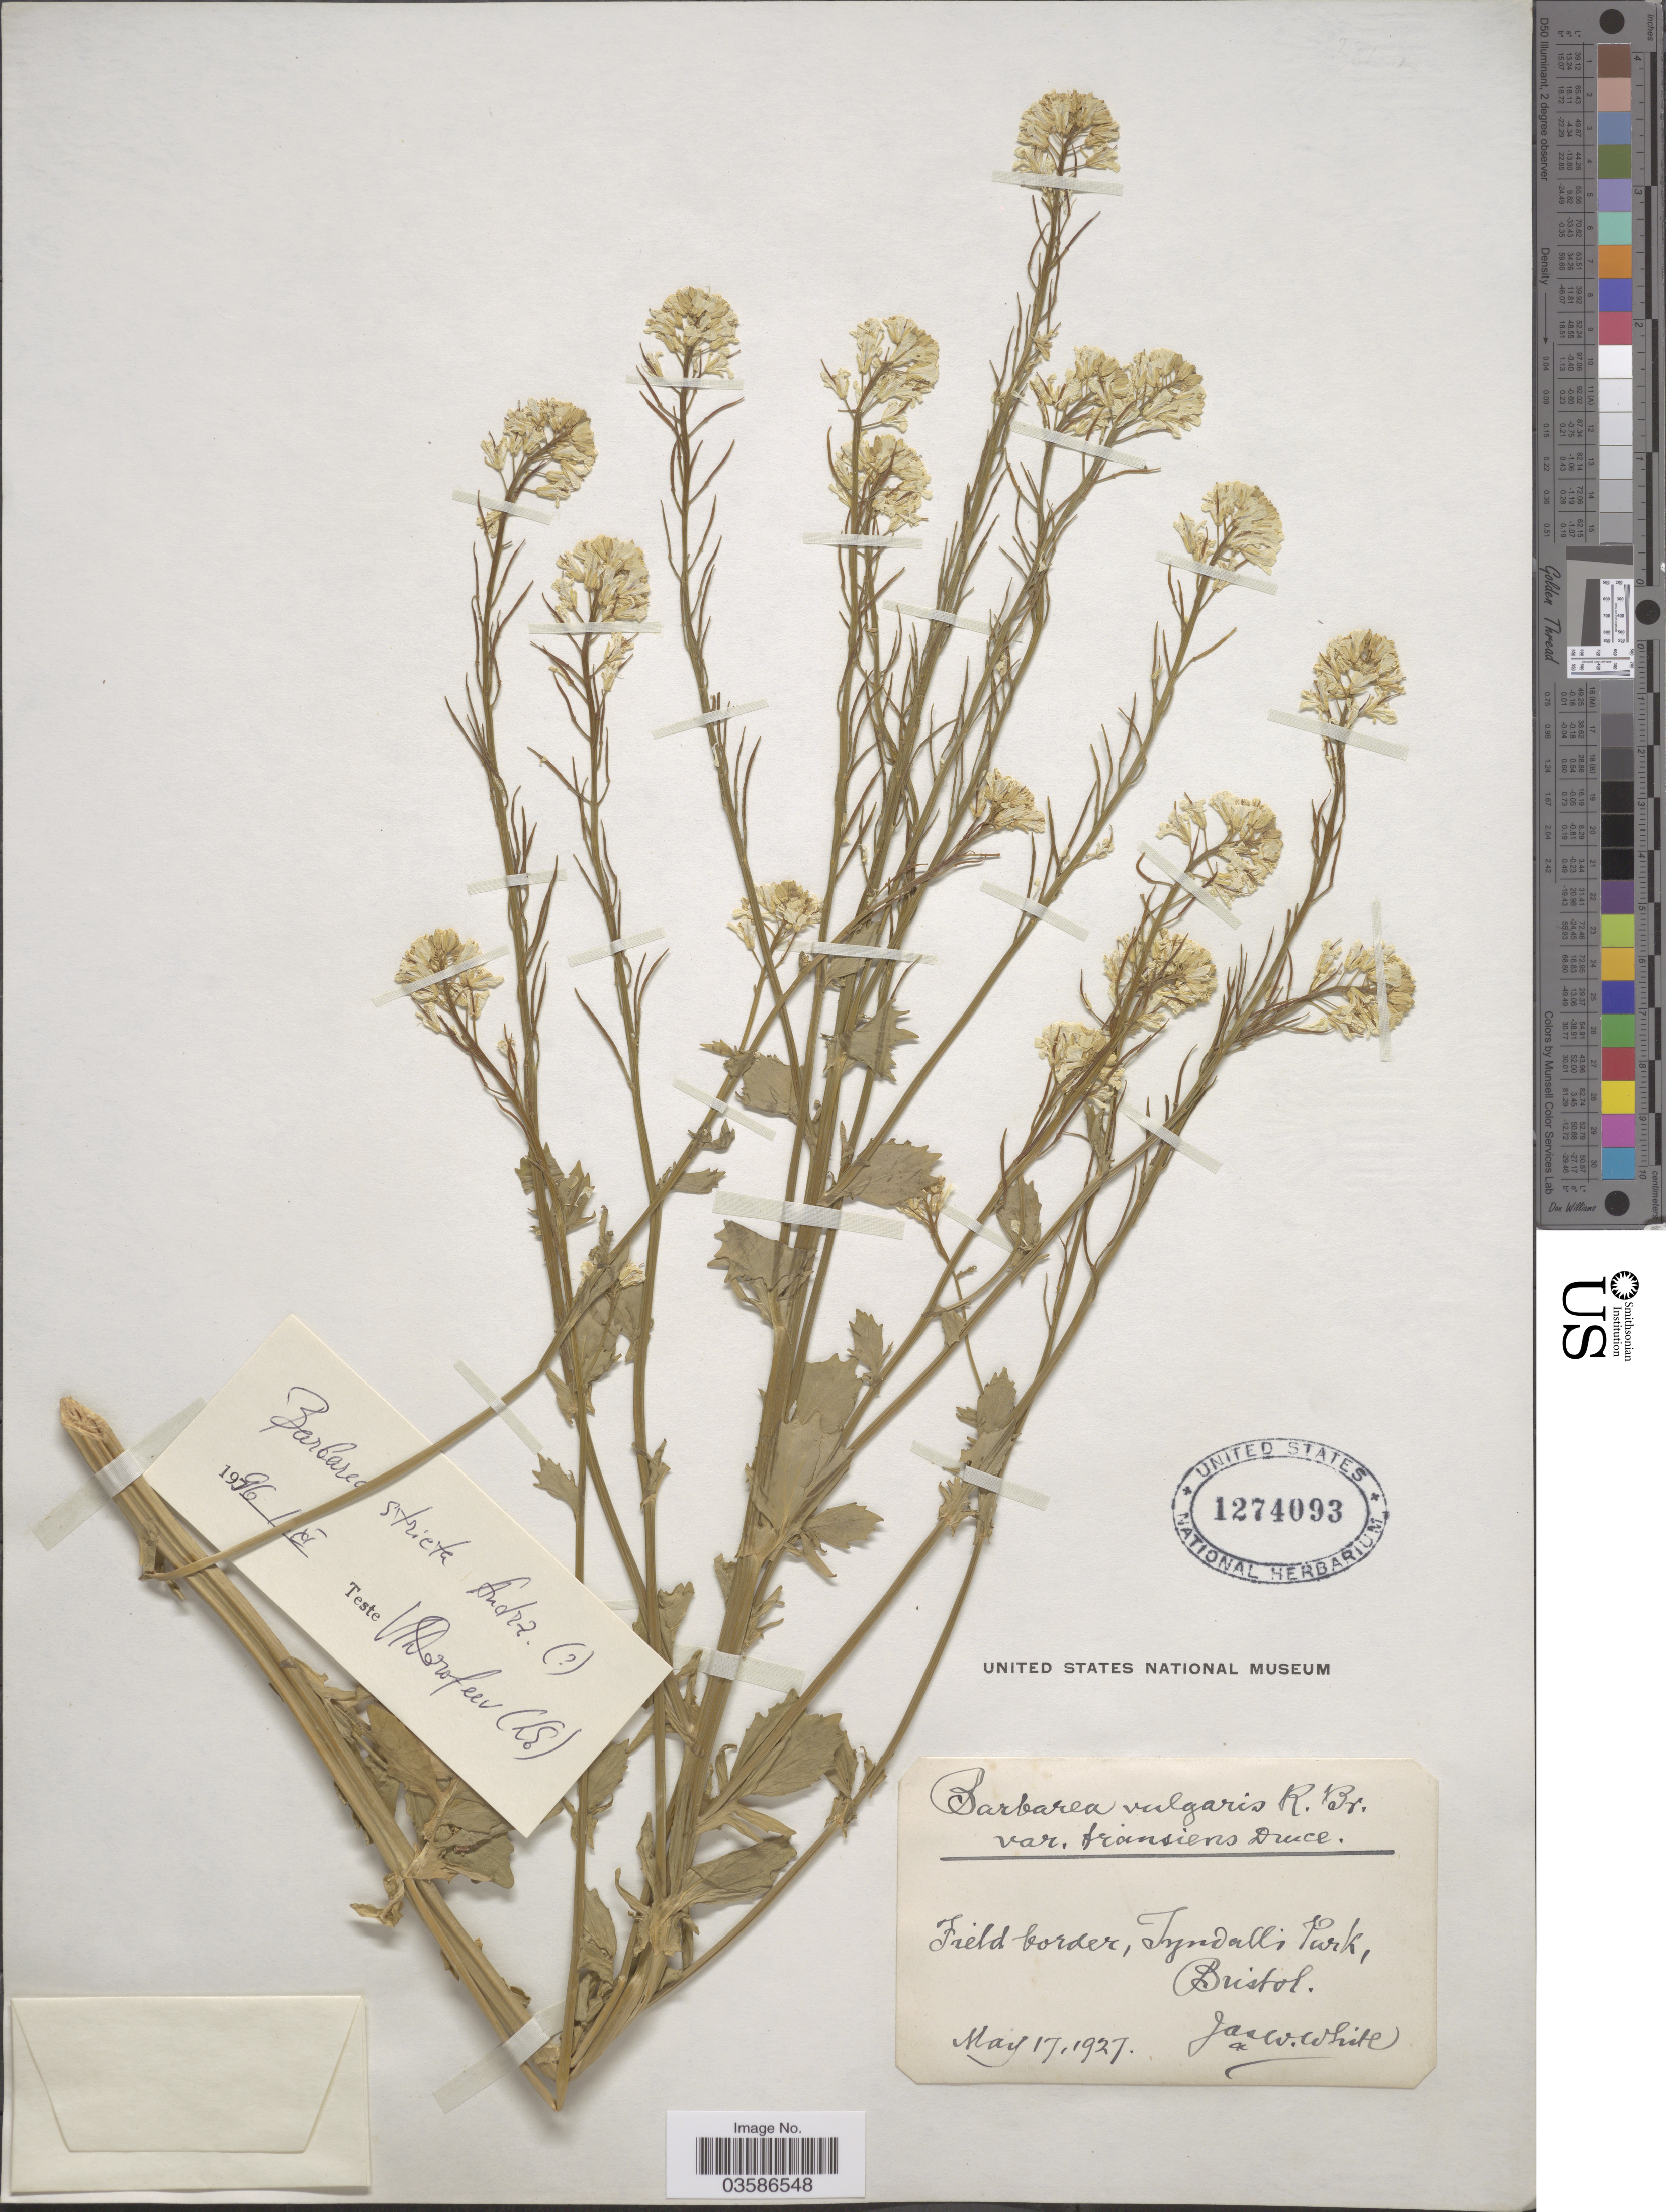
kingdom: Plantae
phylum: Tracheophyta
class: Magnoliopsida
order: Brassicales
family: Brassicaceae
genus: Barbarea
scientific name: Barbarea vulgaris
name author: W.T. Aiton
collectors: J. W. White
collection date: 1927-05-17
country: United Kingdom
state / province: England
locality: Field border, Tyndall's Park, Bristol.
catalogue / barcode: US 1274093